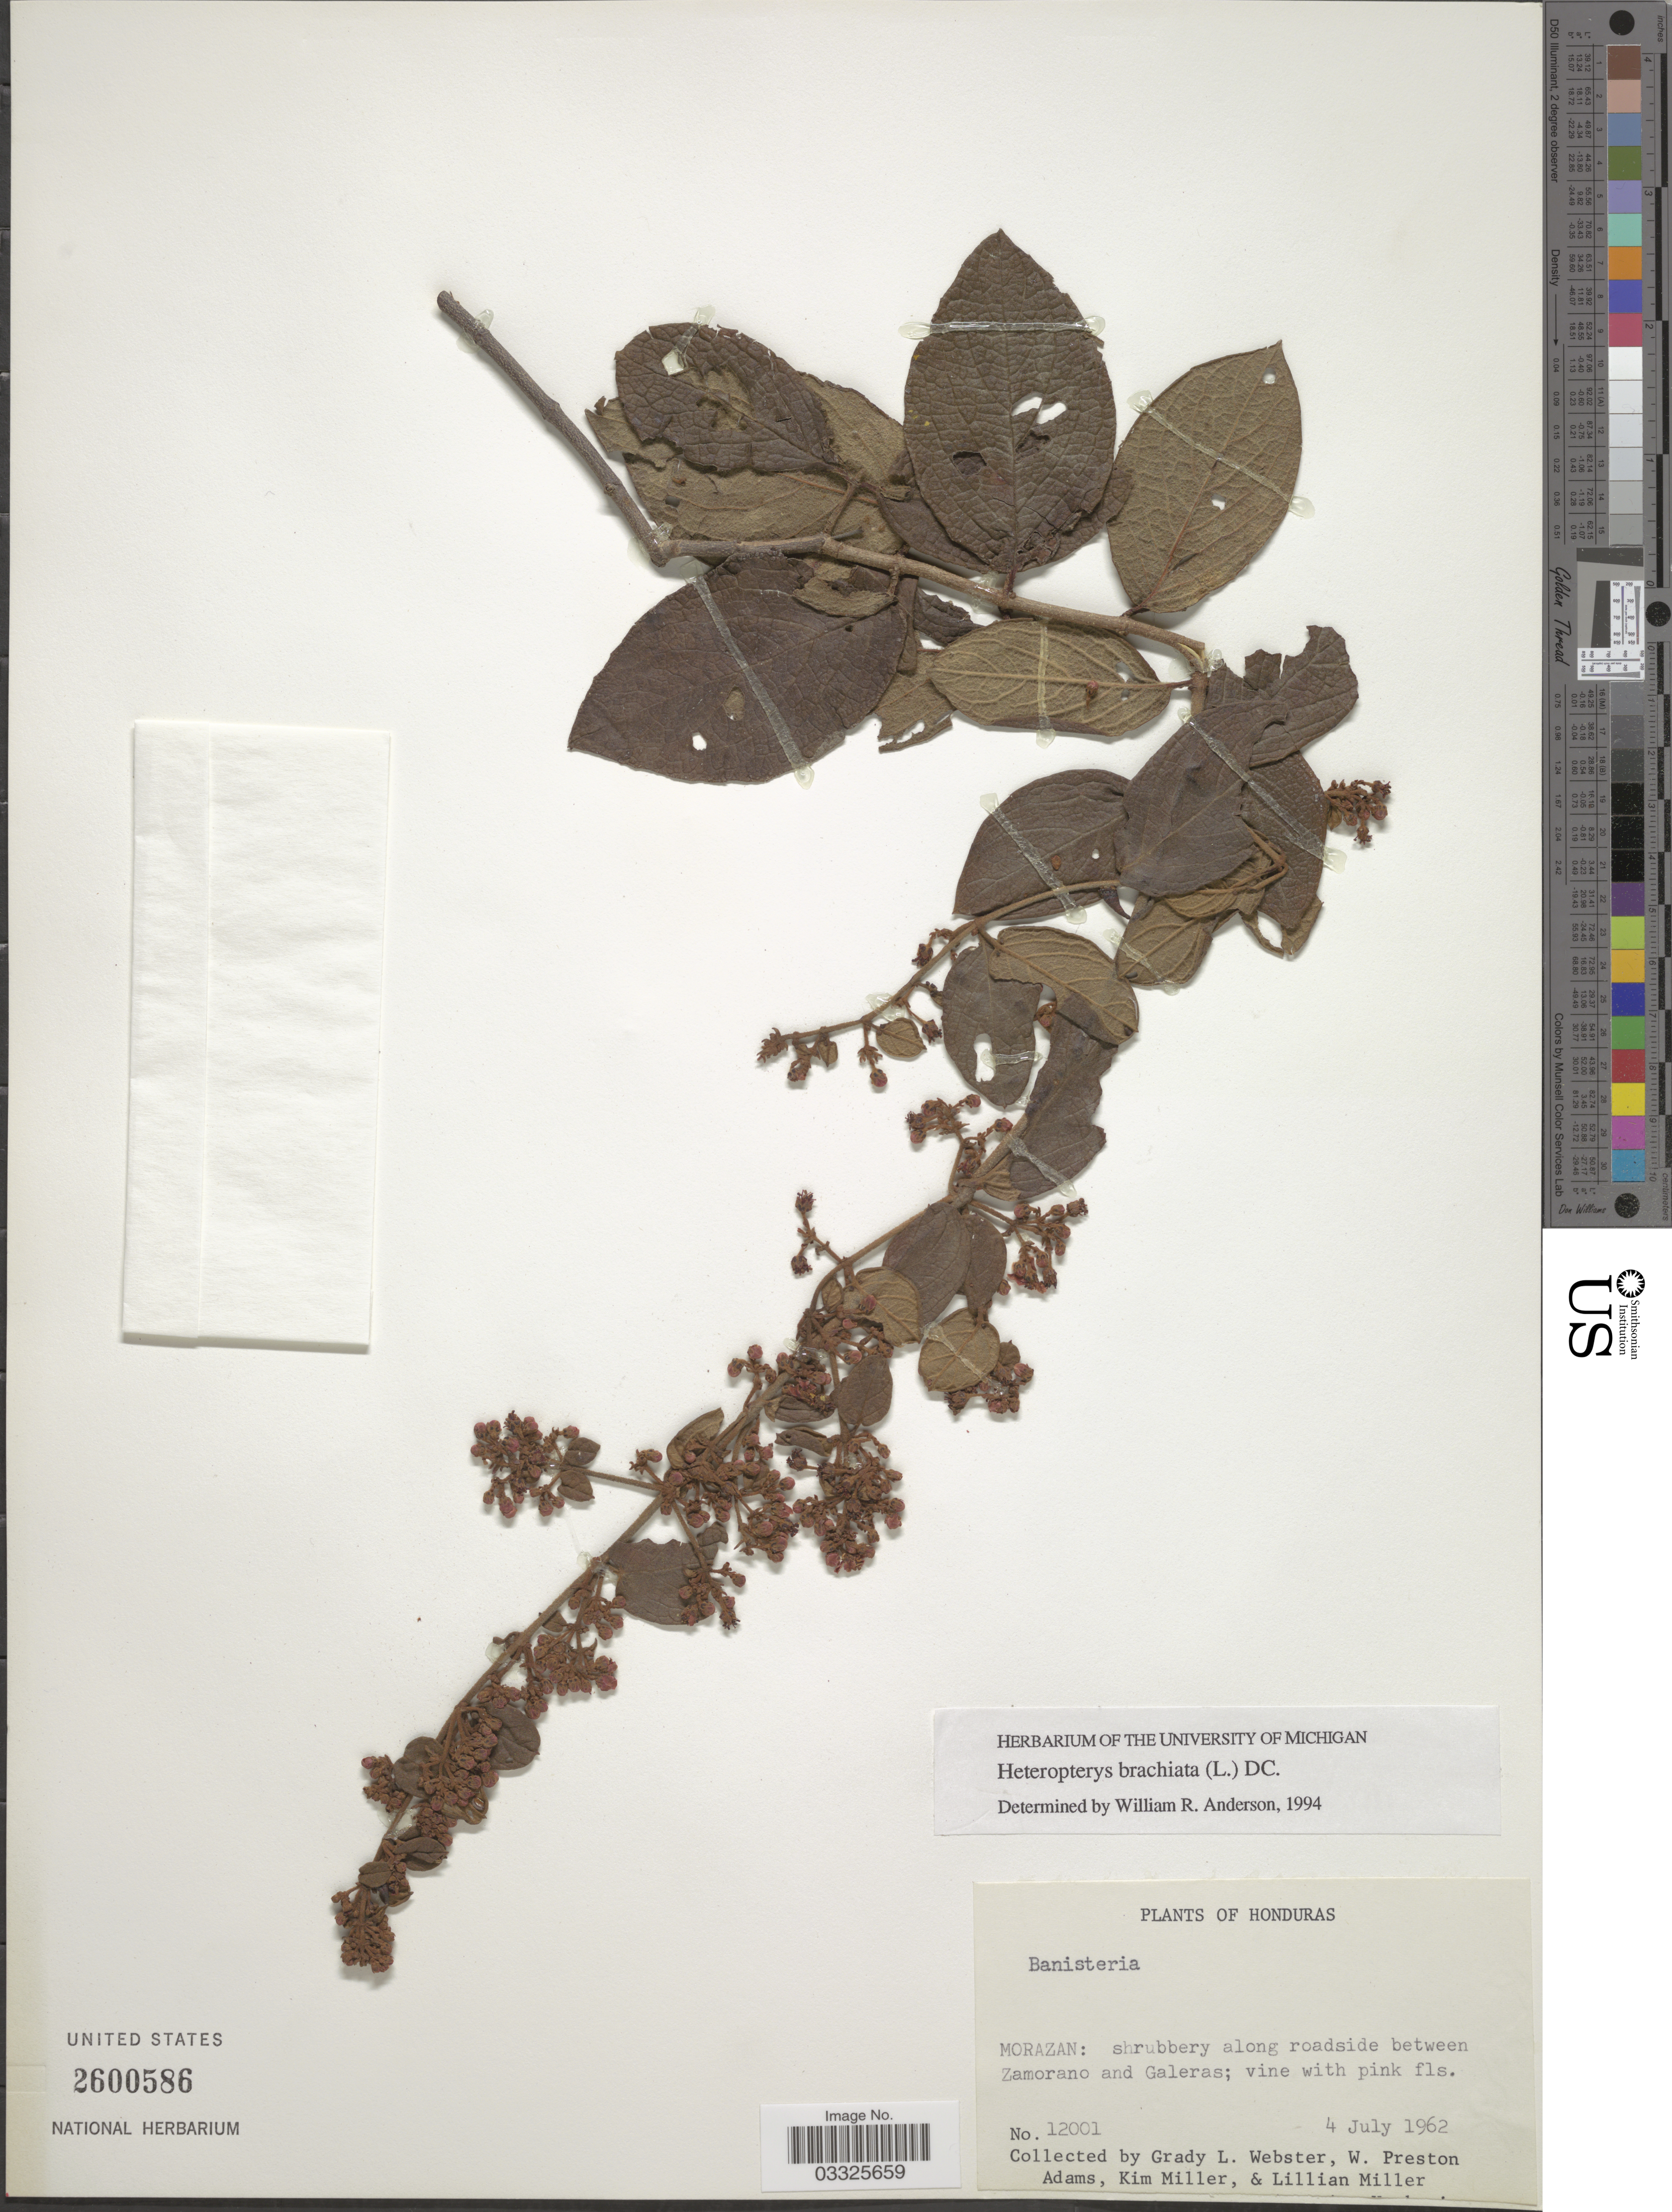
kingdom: Plantae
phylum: Tracheophyta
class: Magnoliopsida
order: Malpighiales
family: Malpighiaceae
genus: Heteropterys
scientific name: Heteropterys brachiata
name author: (L.) DC.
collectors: G. L. Webster, W. P. Adams, K. Miller & L. Miller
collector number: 12001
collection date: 1962-07-04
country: Honduras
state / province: Fco. Morazán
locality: Morazan: shrubbery along roadside between Zamorano and Galeras.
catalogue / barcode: US 2600586